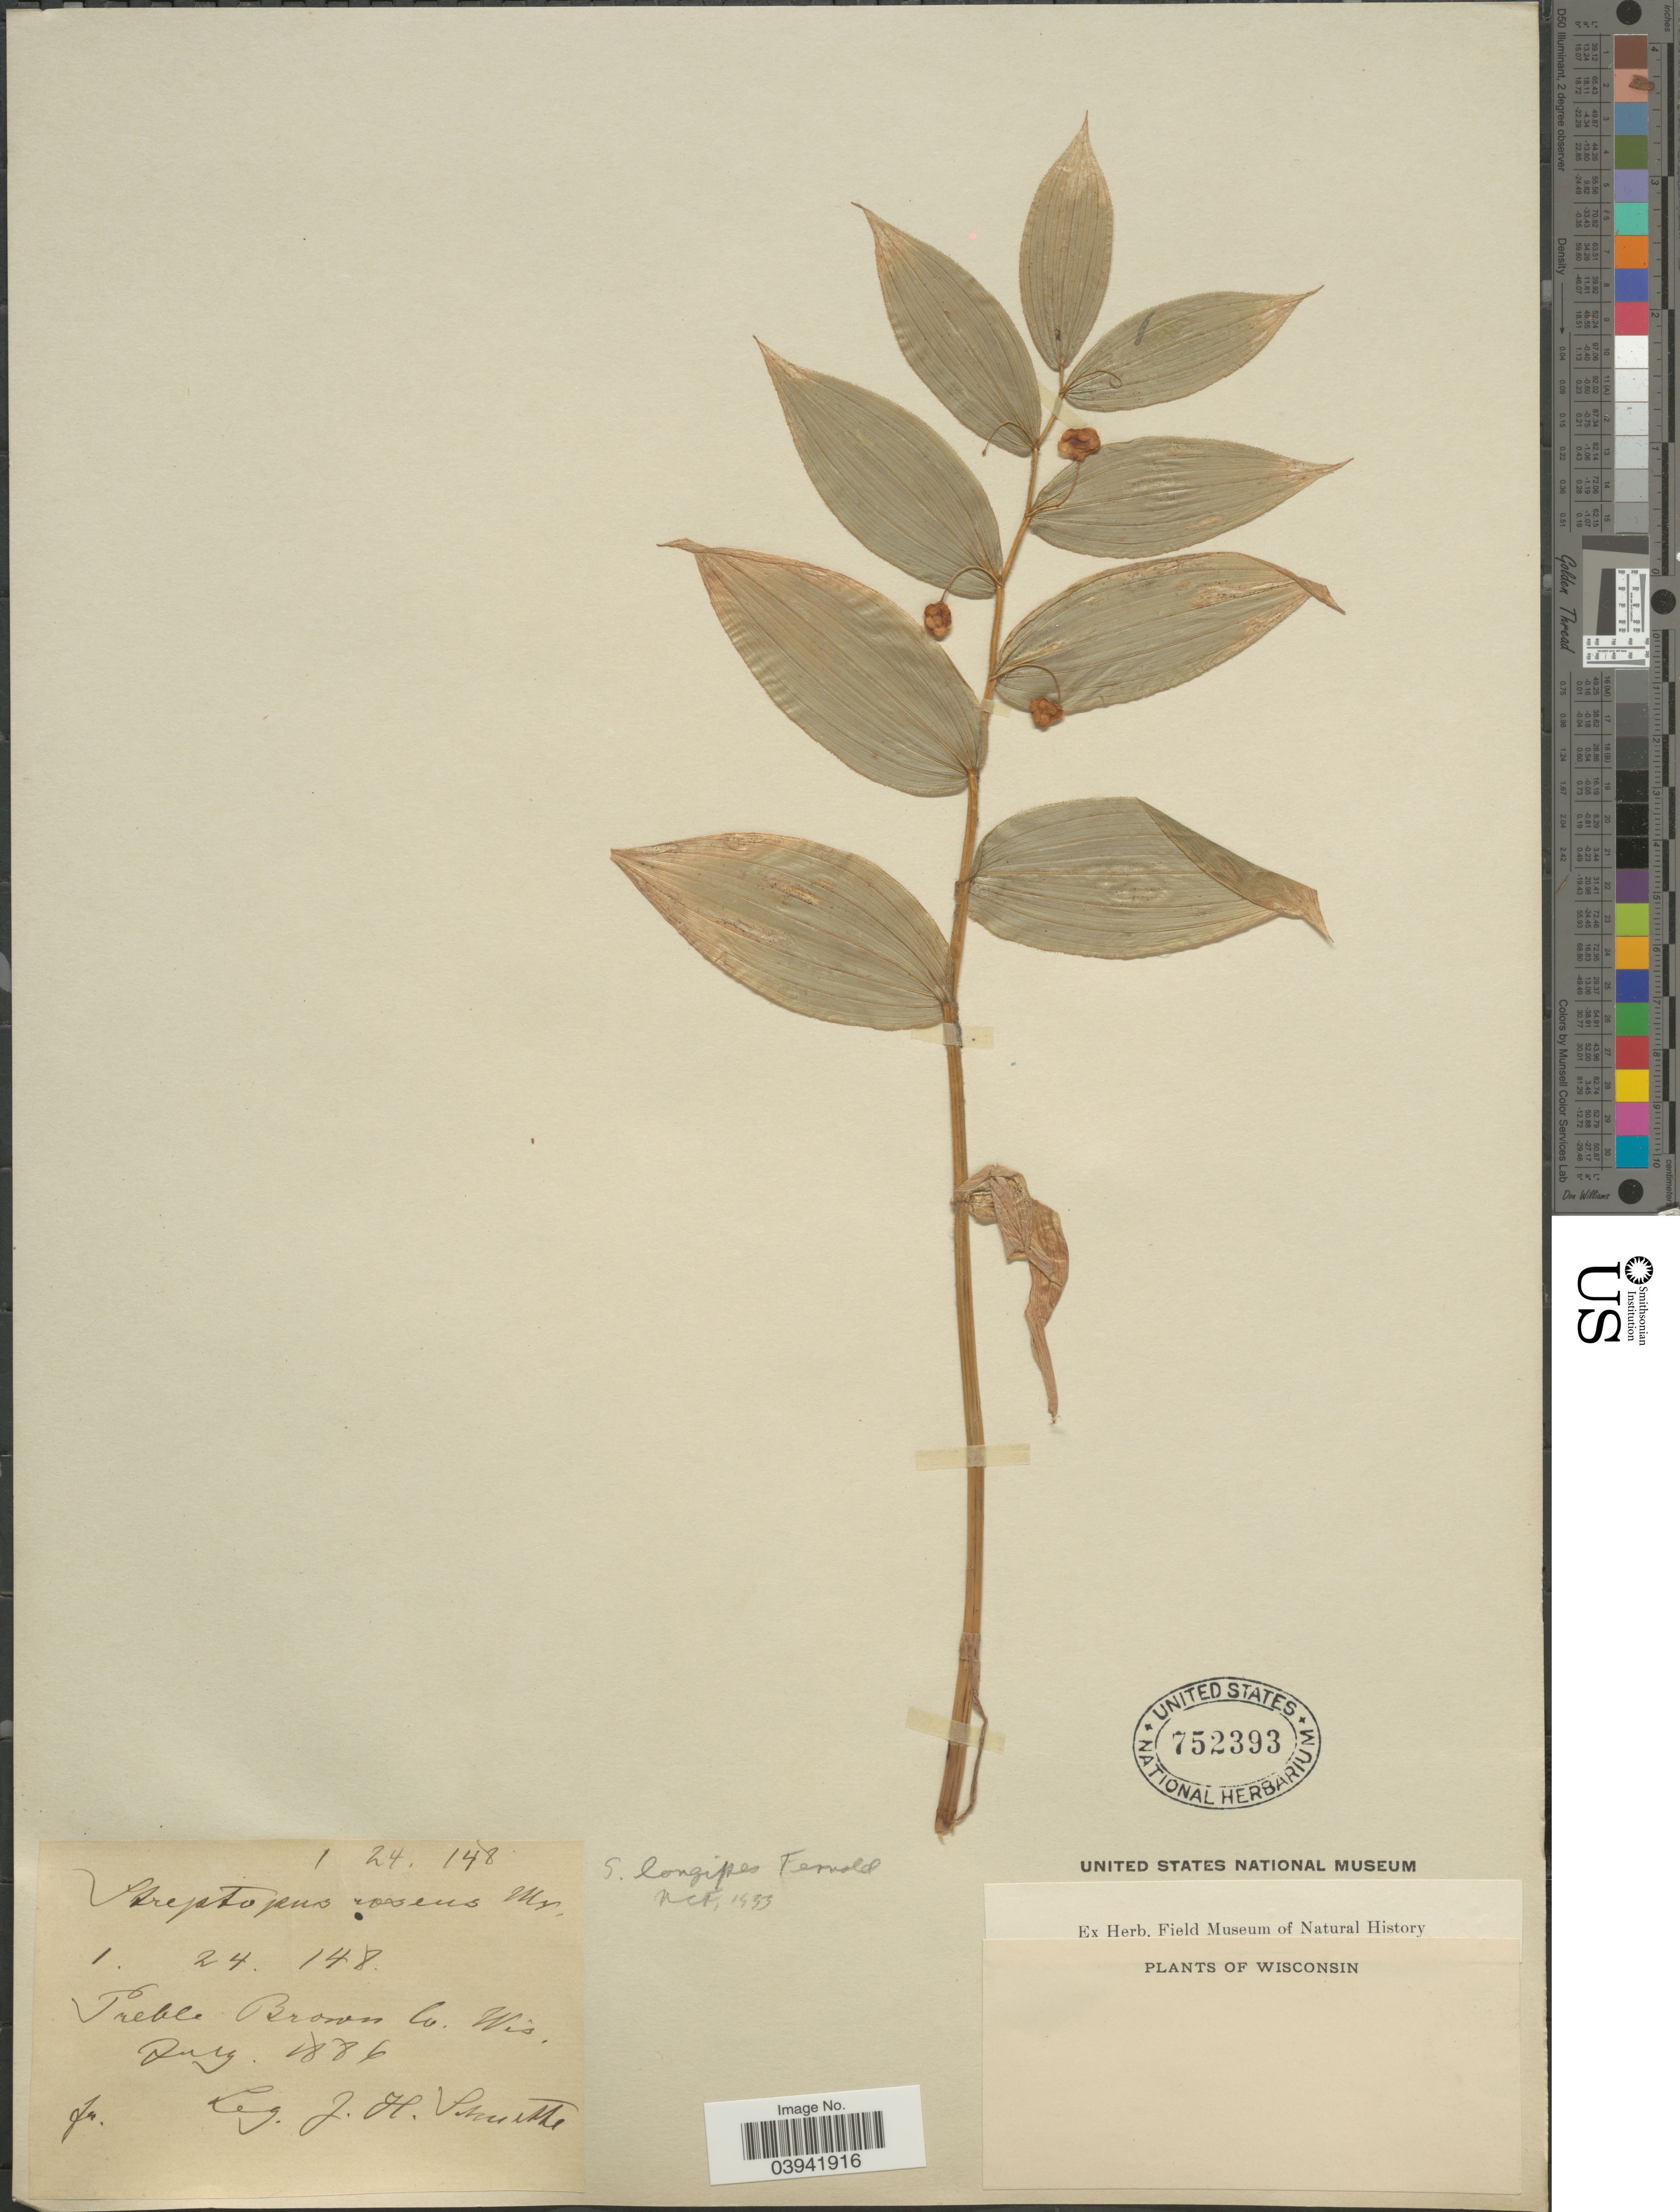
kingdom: Plantae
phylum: Tracheophyta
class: Liliopsida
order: Liliales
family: Liliaceae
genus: Streptopus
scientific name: Streptopus roseus var. longipes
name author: (Fernald) Fassett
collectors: J. H. Schuette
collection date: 1886-07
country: United States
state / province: Wisconsin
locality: Preble Brown Co.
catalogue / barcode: US 752393